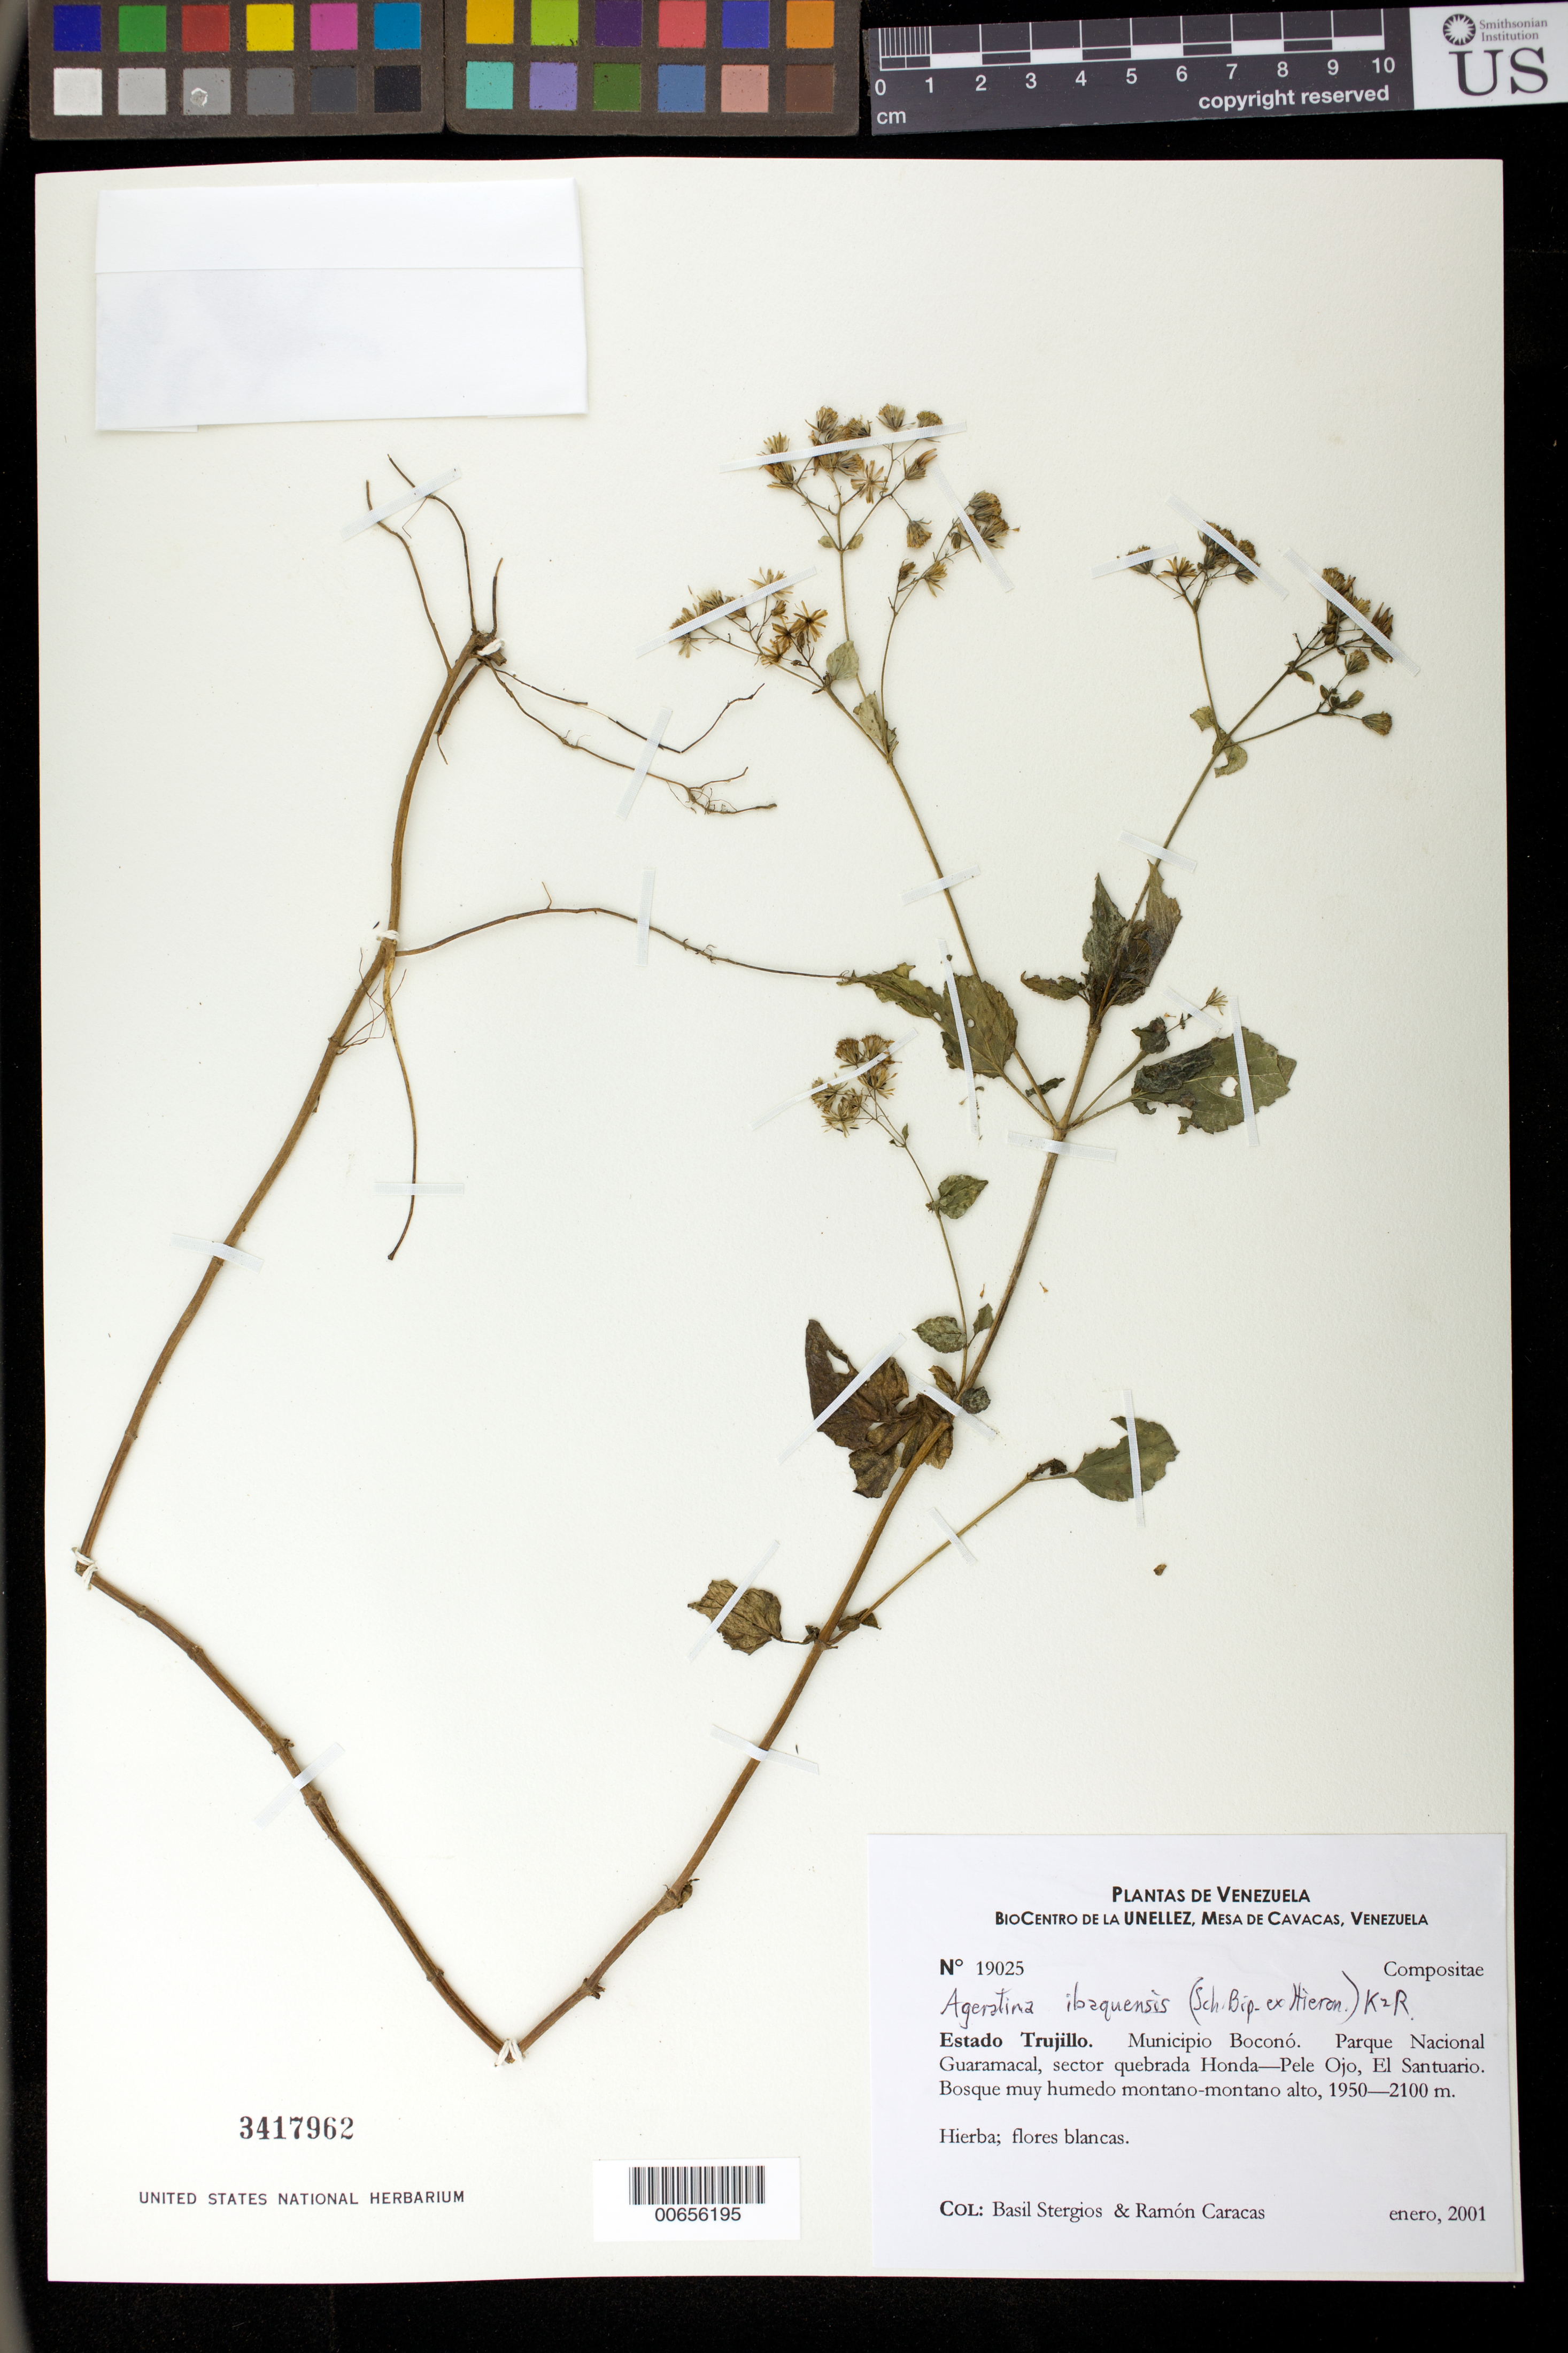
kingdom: Plantae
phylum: Tracheophyta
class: Magnoliopsida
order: Asterales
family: Asteraceae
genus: Ageratina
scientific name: Ageratina ibaguensis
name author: (Sch. Bip. ex Hieron.) R.M. King & H. Rob.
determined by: Robinson, Harold E., (US)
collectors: B. G. Stergios & R. Caracas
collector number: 19025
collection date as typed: Jan 2001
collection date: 2001-01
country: Venezuela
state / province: Trujillo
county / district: Boconó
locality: Parque Nacional Guaramacal, sector quebrada Honda-Pele Ojo, El Santuario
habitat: Bosque muy húmedo montano-montano alto.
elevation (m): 1950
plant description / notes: MY, PORT, TEX, US, VEN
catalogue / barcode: US 3417962